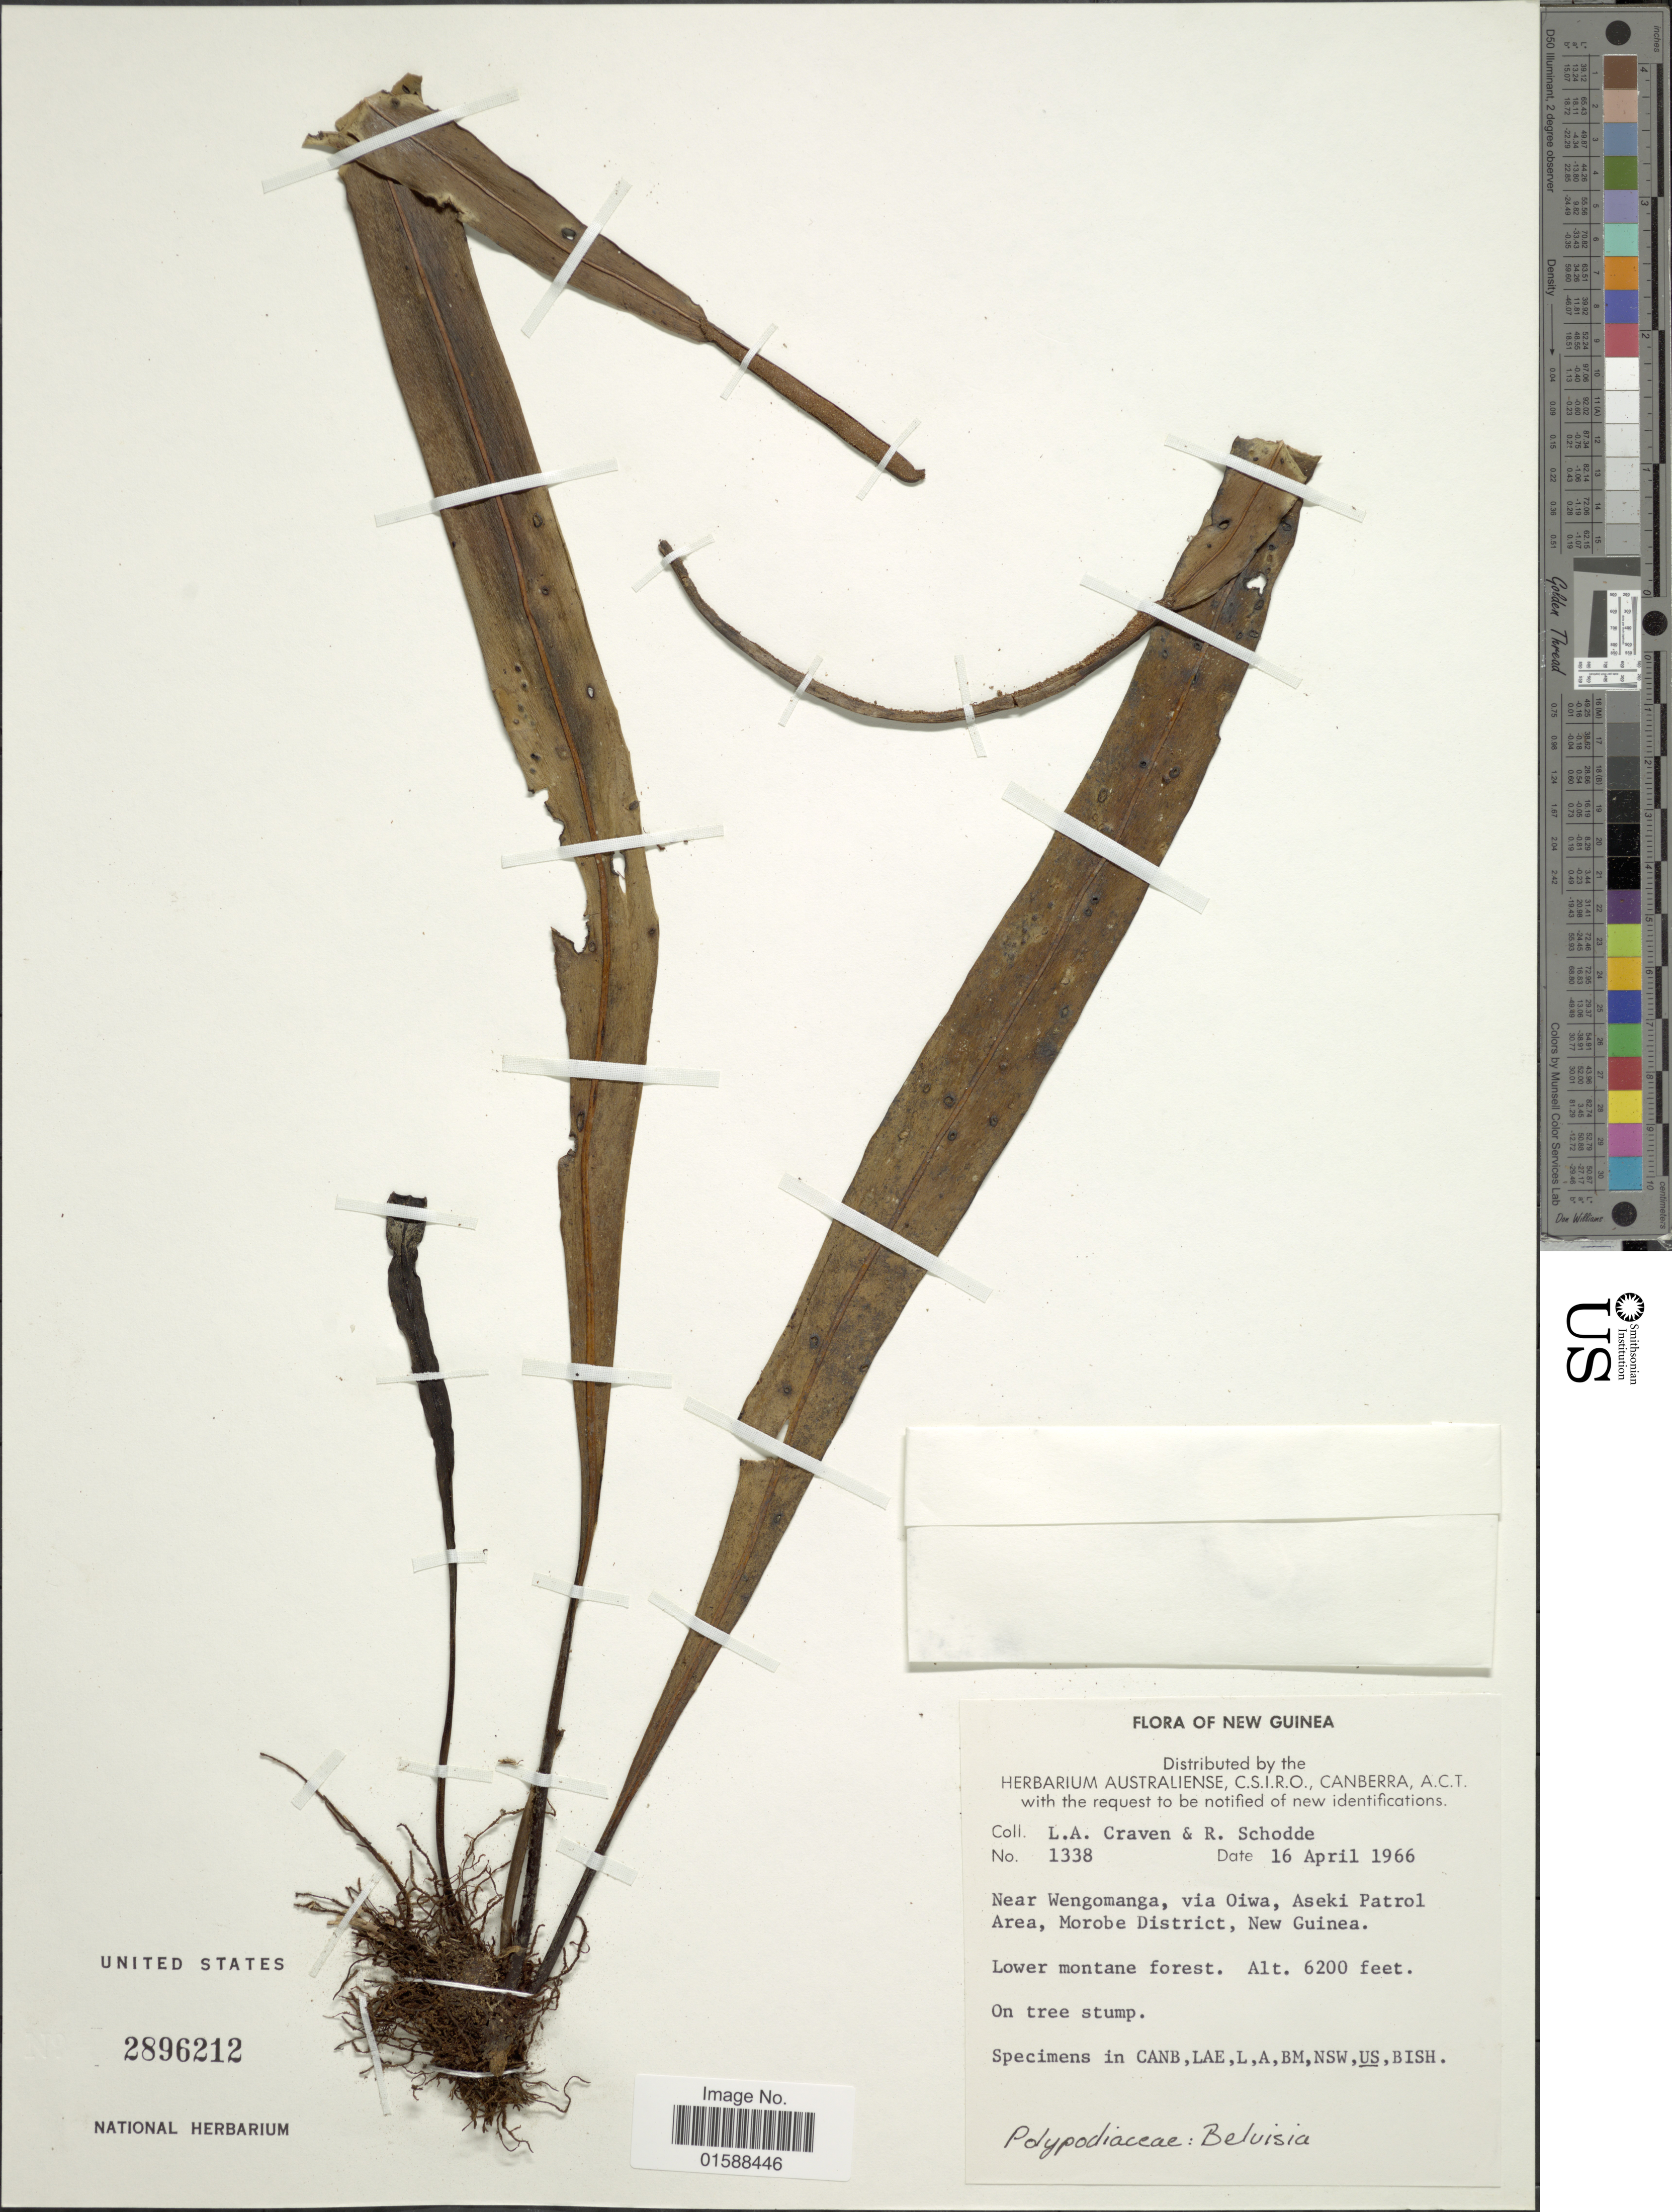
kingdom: Plantae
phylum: Tracheophyta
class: Polypodiopsida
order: Polypodiales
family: Polypodiaceae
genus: Lepisorus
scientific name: Lepisorus sp.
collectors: L. A. Craven & R. Schodde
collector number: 1338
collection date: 1966-04-16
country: Papua New Guinea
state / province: Morobe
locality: Near Wengomanga, via Oiwa, Aseki Patrol Area, New Guinea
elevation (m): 1890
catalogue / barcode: US 2896212